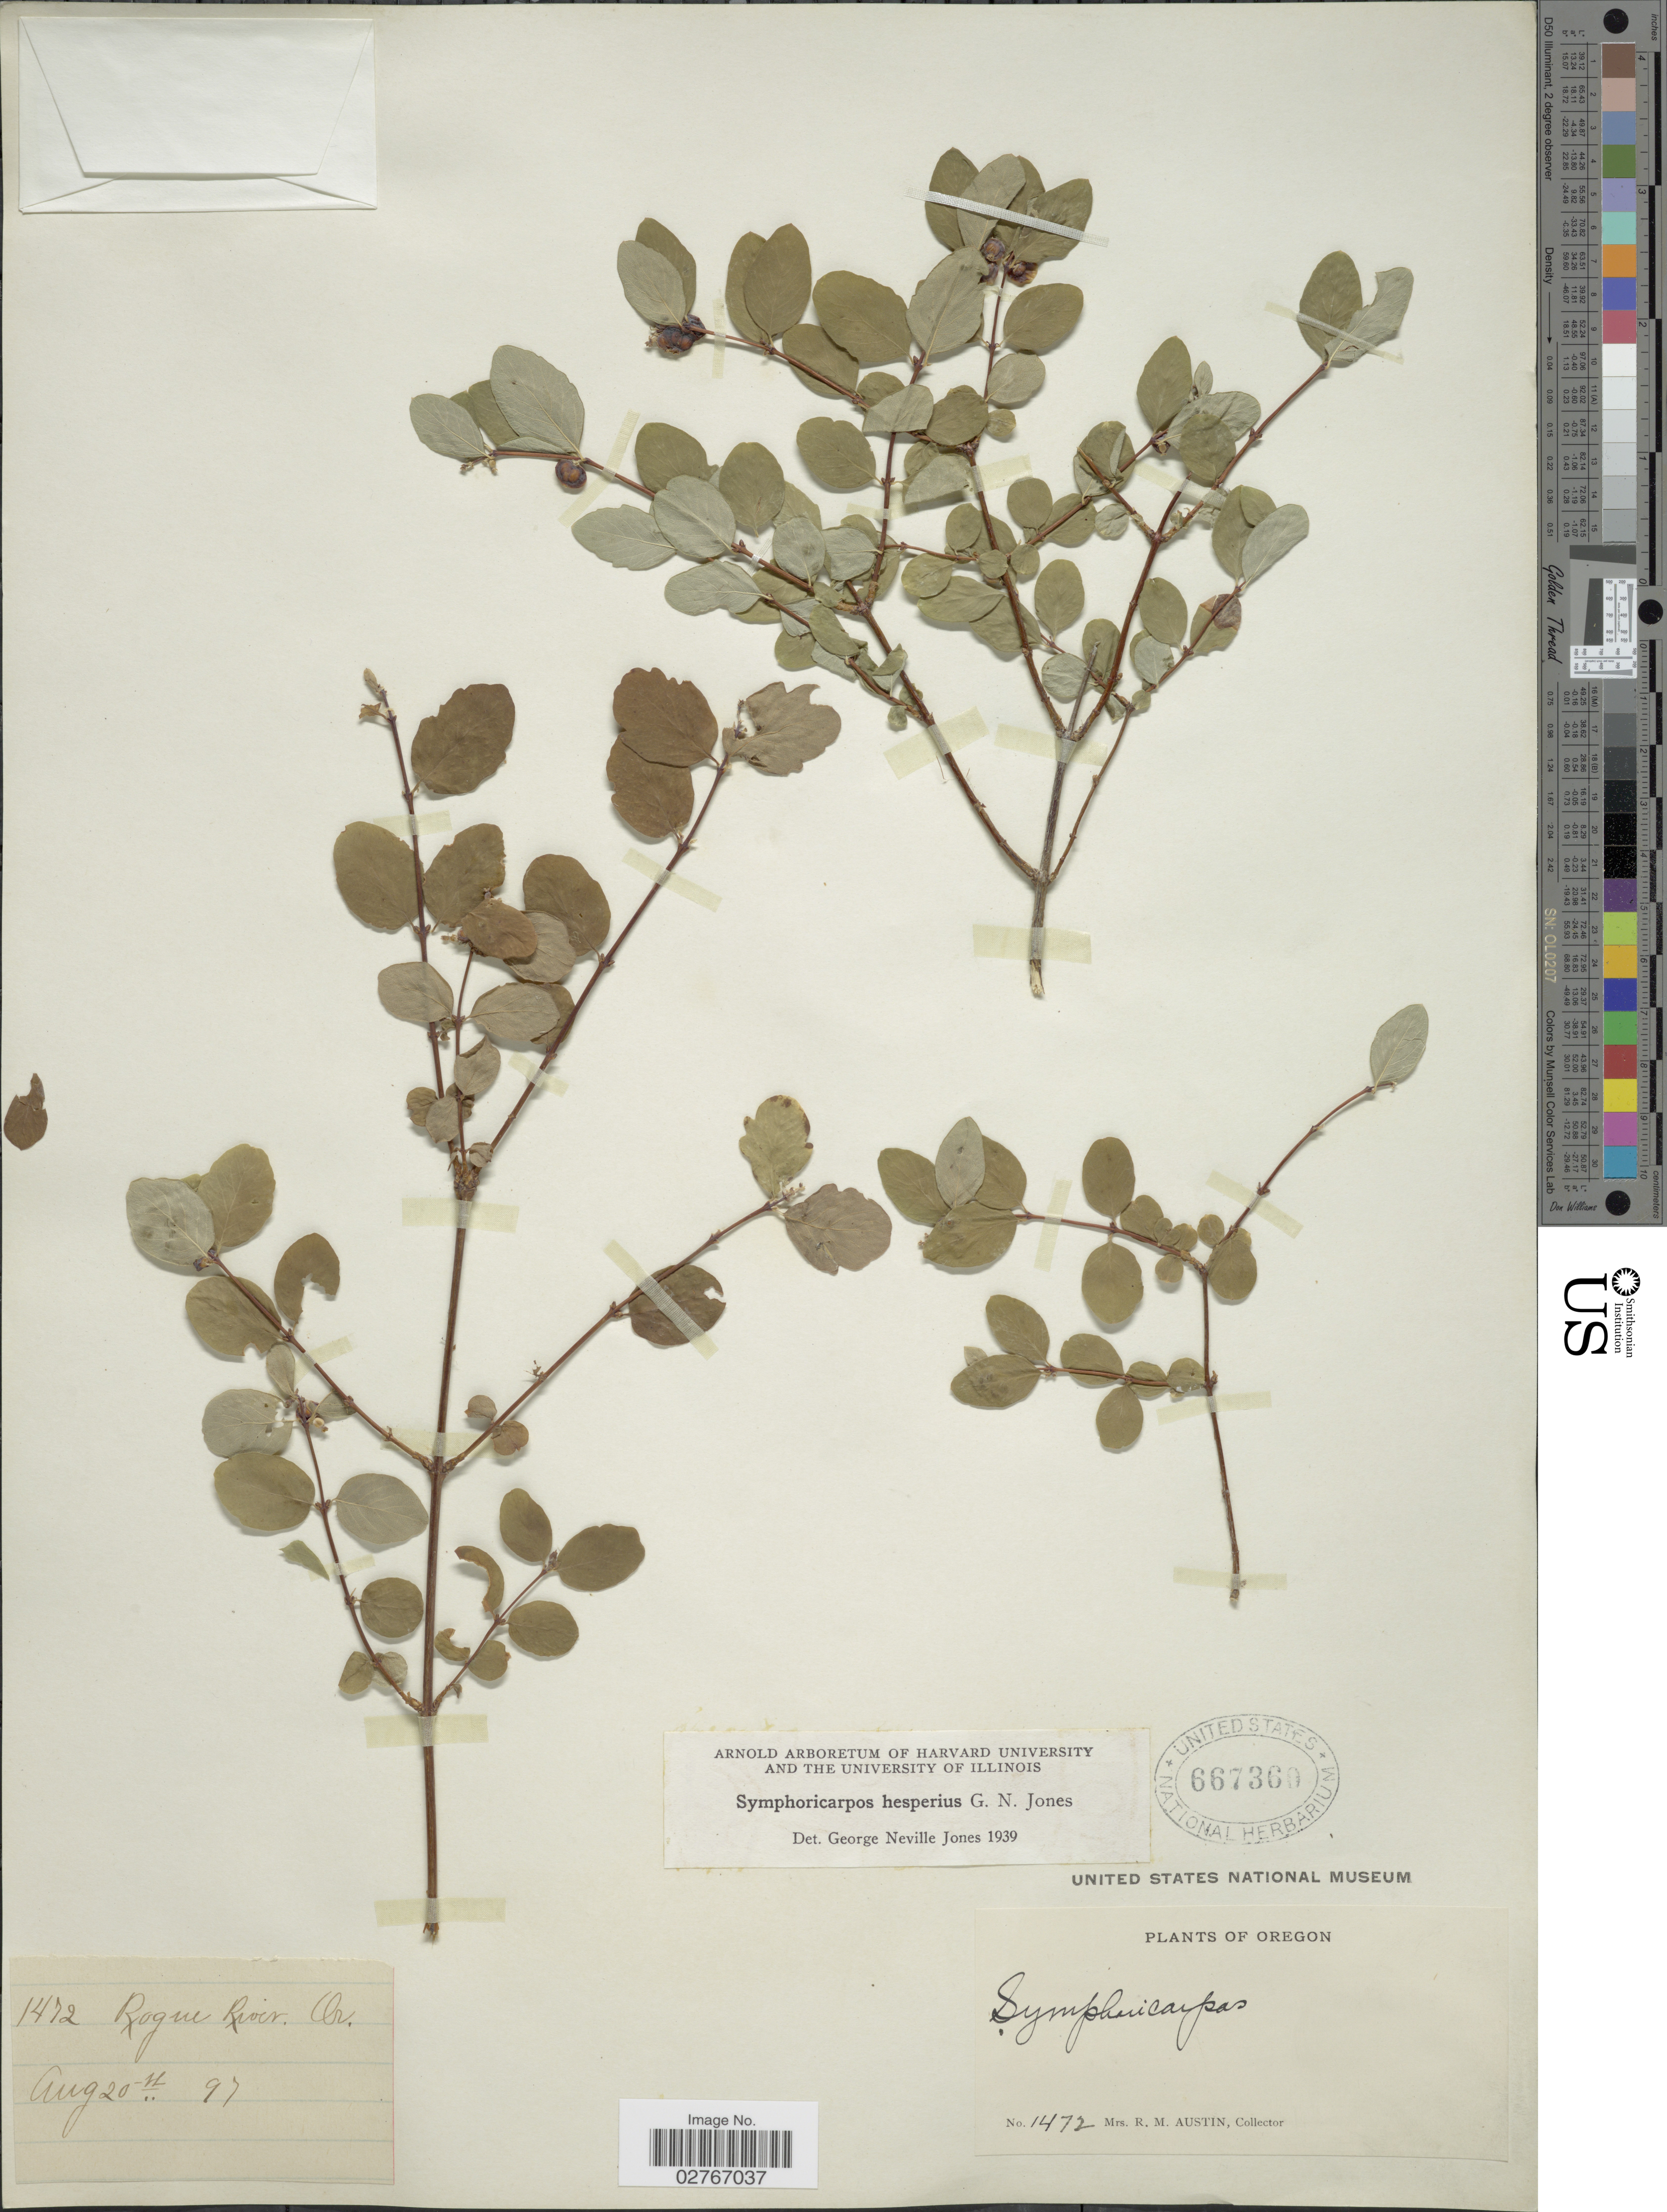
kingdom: Plantae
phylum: Tracheophyta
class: Magnoliopsida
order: Dipsacales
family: Caprifoliaceae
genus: Symphoricarpos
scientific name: Symphoricarpos hesperius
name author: G.N. Jones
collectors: R. Austin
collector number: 1472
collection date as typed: Transcribed d/m/y: 20/8/97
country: United States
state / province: Oregon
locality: Rogue River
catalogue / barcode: US 667360